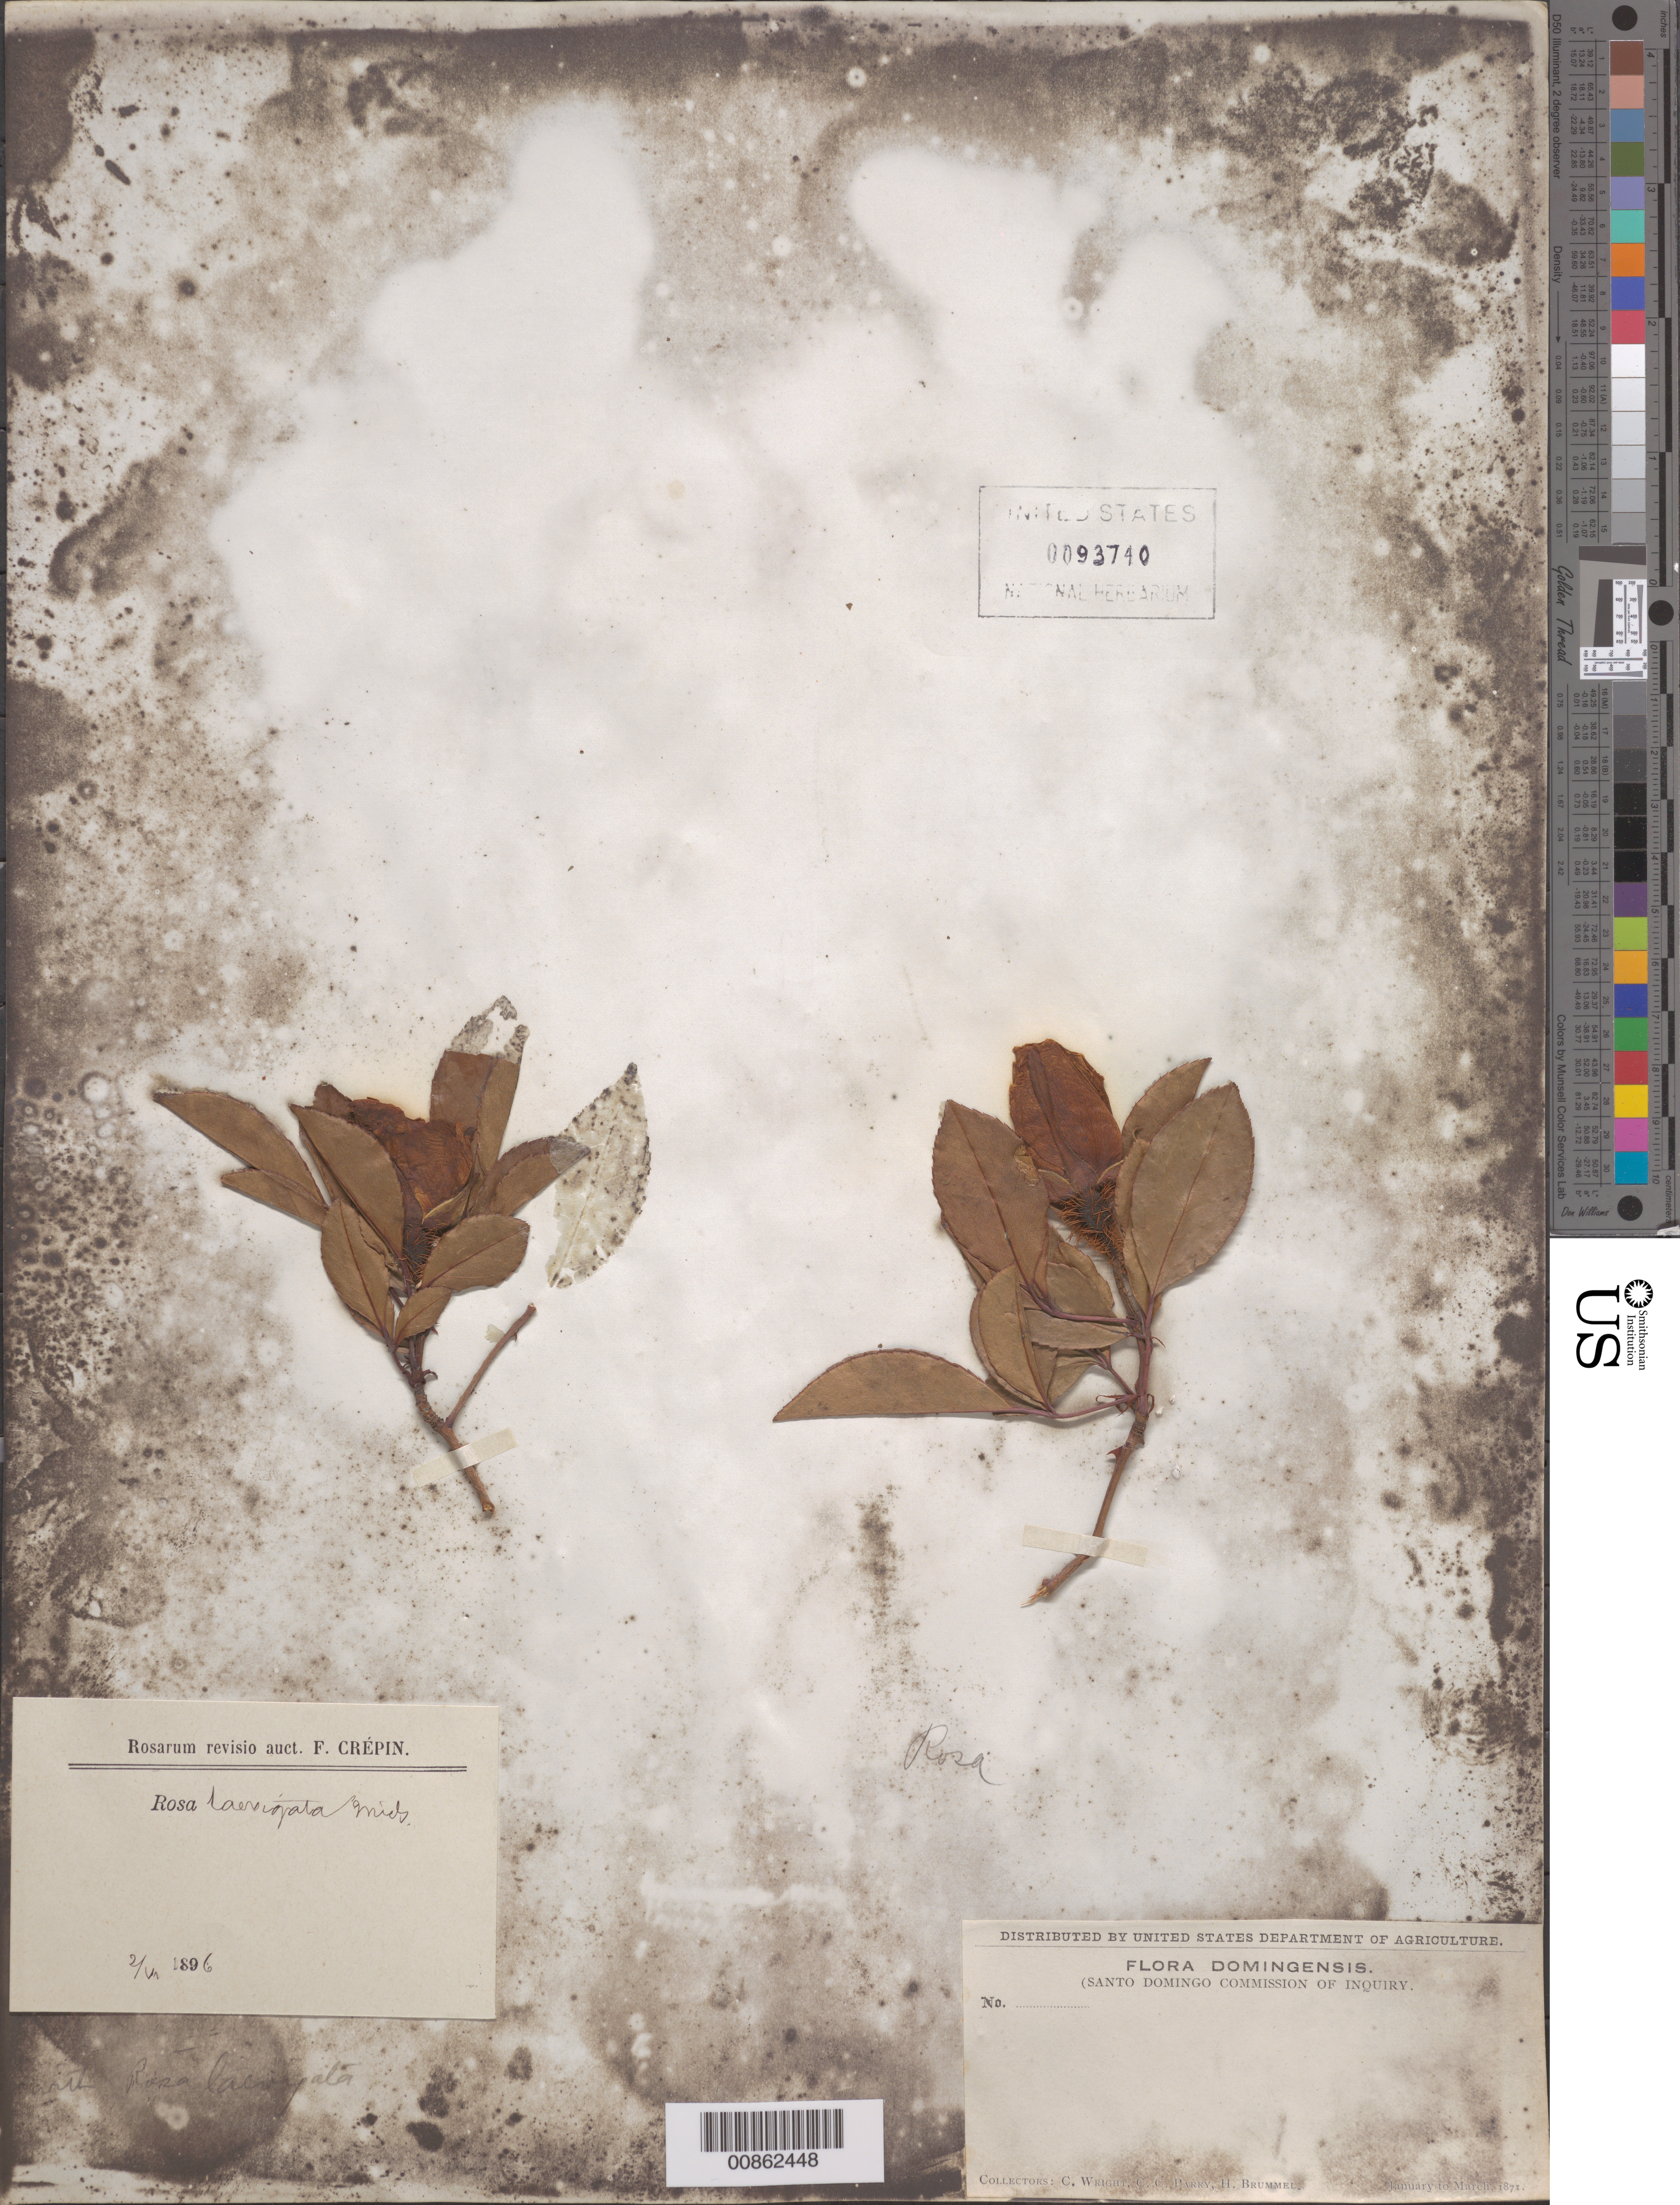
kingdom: Plantae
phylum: Tracheophyta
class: Magnoliopsida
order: Rosales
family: Rosaceae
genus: Rosa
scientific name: Rosa laevigata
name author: Michx.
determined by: Crépin, François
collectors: C. Wright, C. C. Parry & H. Brummel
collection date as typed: Jan 1871 to -- Mar 1871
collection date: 1871-01/1871-03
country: Dominican Republic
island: Hispaniola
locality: Dominican Republic.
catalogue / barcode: US 93740